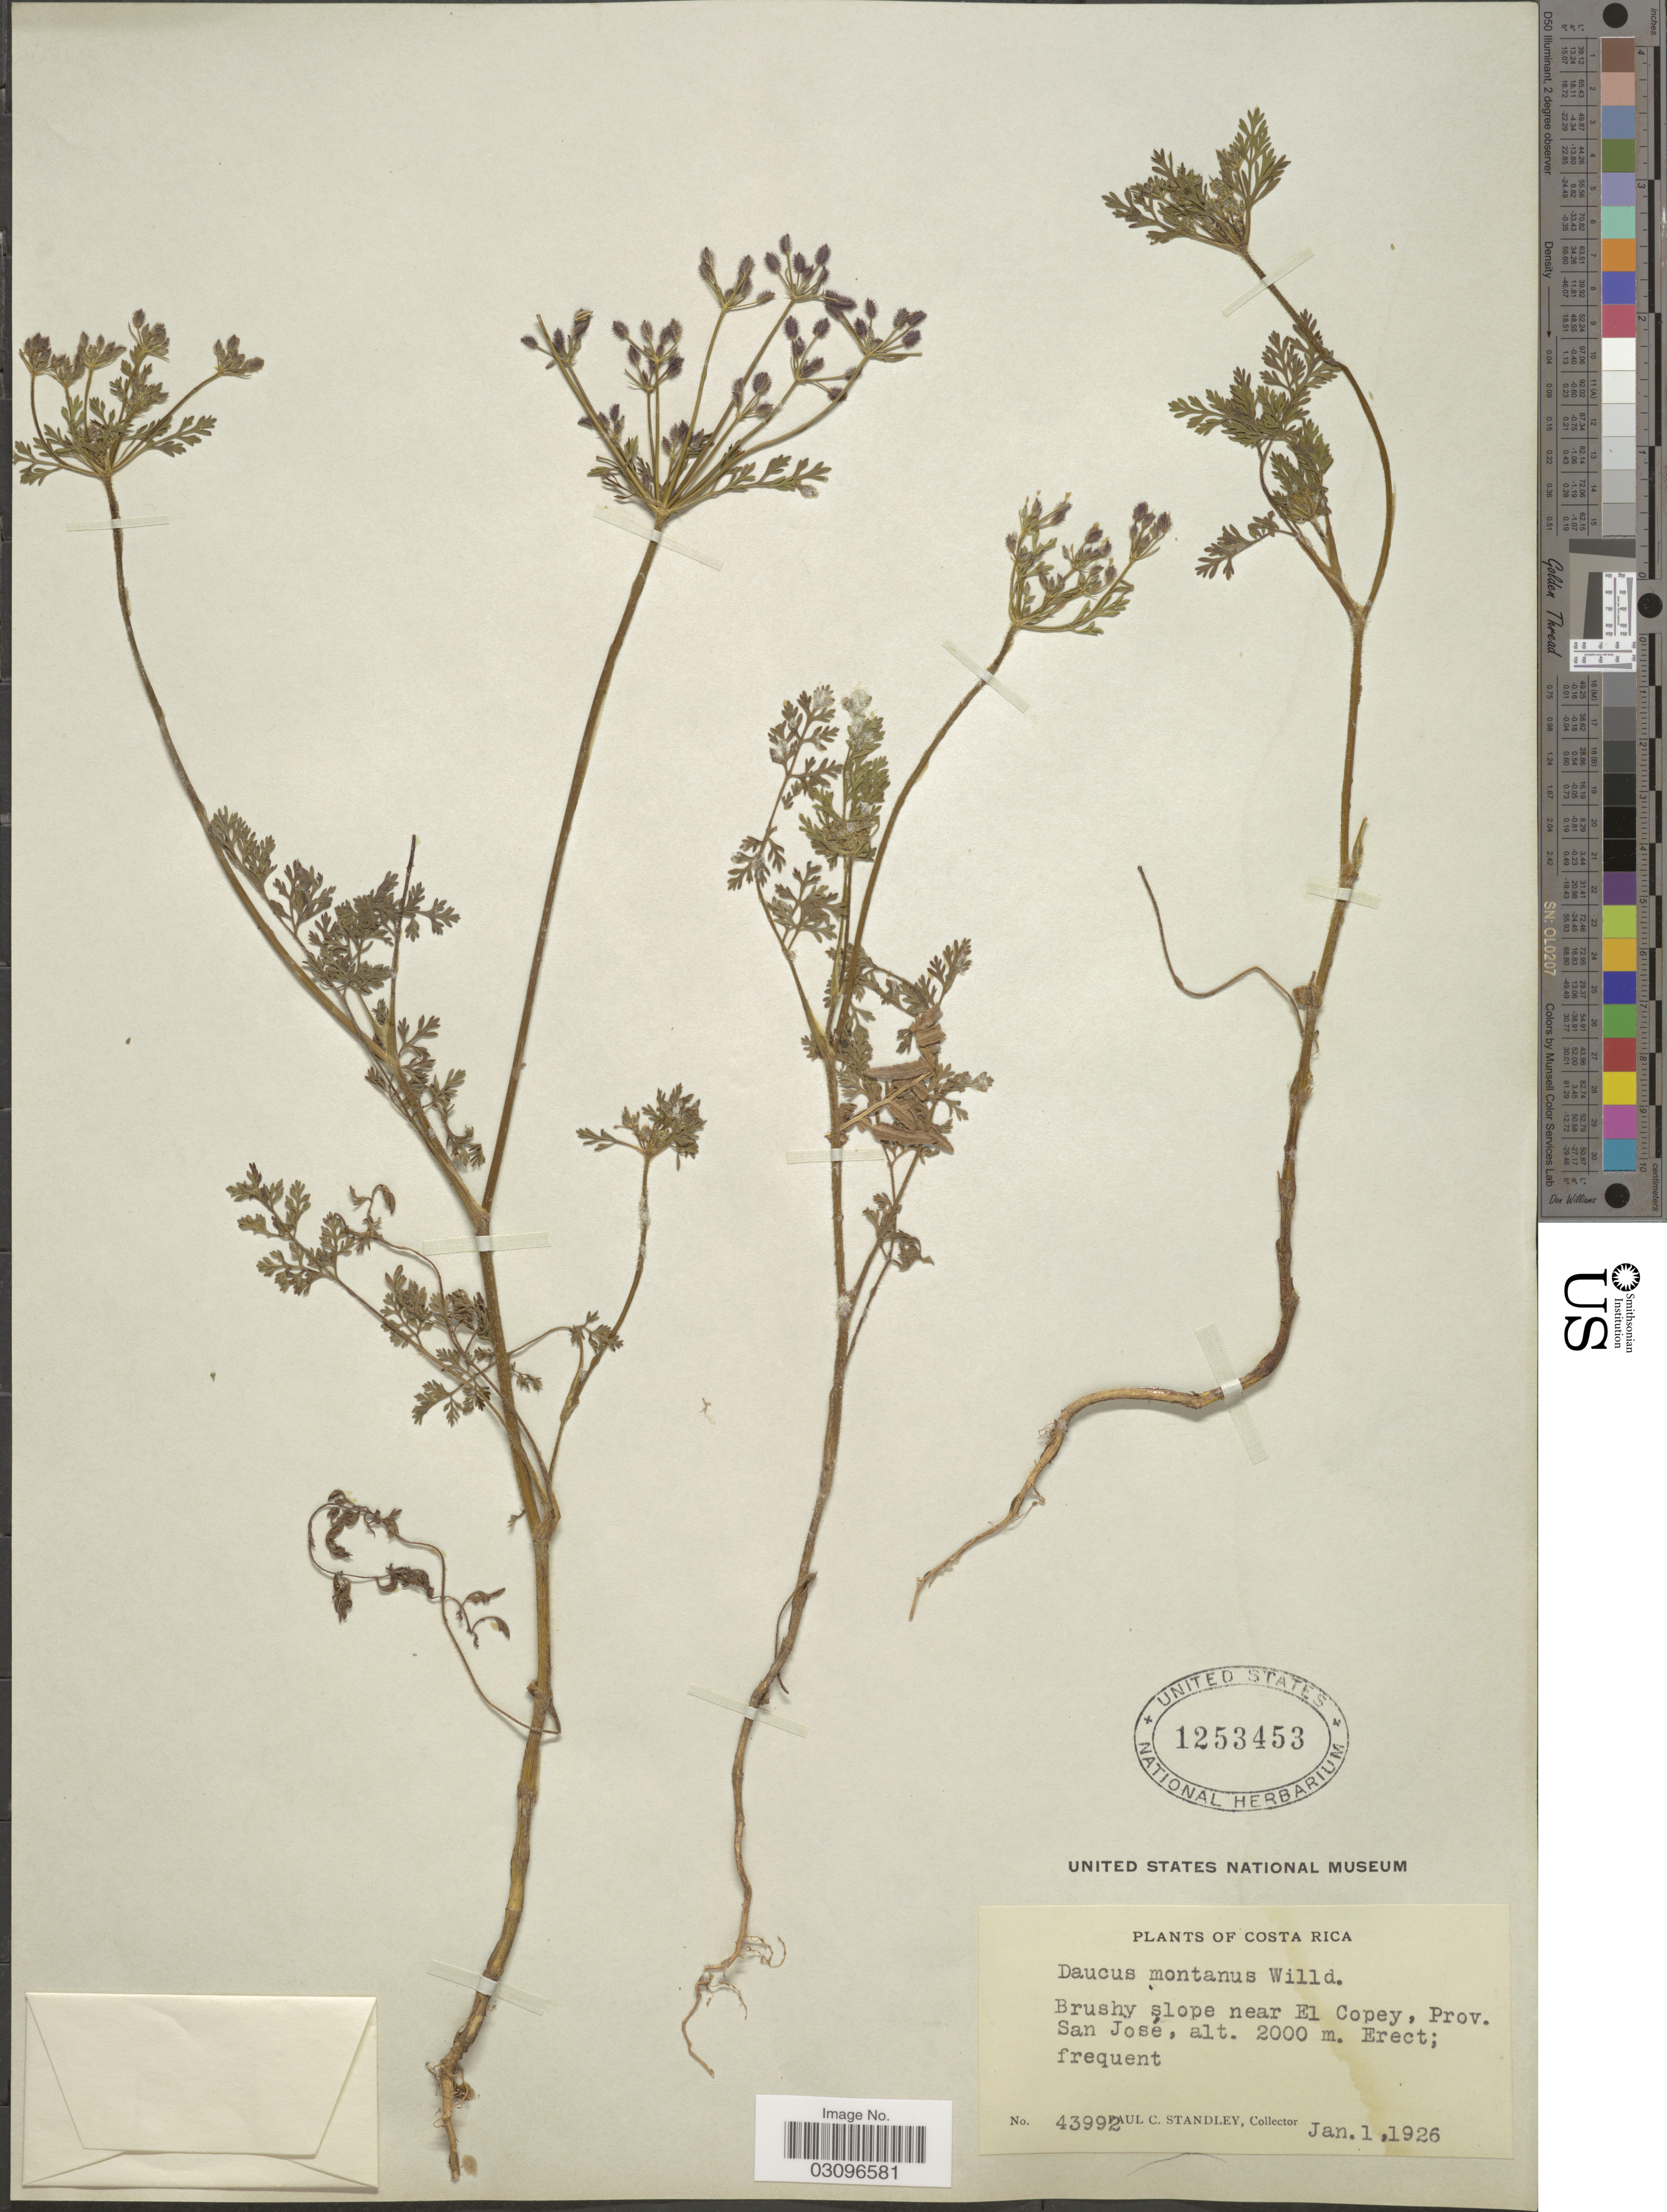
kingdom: Plantae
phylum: Tracheophyta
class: Magnoliopsida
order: Apiales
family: Apiaceae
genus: Daucus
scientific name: Daucus montanus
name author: Humb. & Bonpl. ex Spreng.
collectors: P. C. Standley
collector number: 43992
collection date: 1926-01-01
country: Costa Rica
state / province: San José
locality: Brushy slope near El Copey, Prov. San José.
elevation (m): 2000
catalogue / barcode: US 1253453